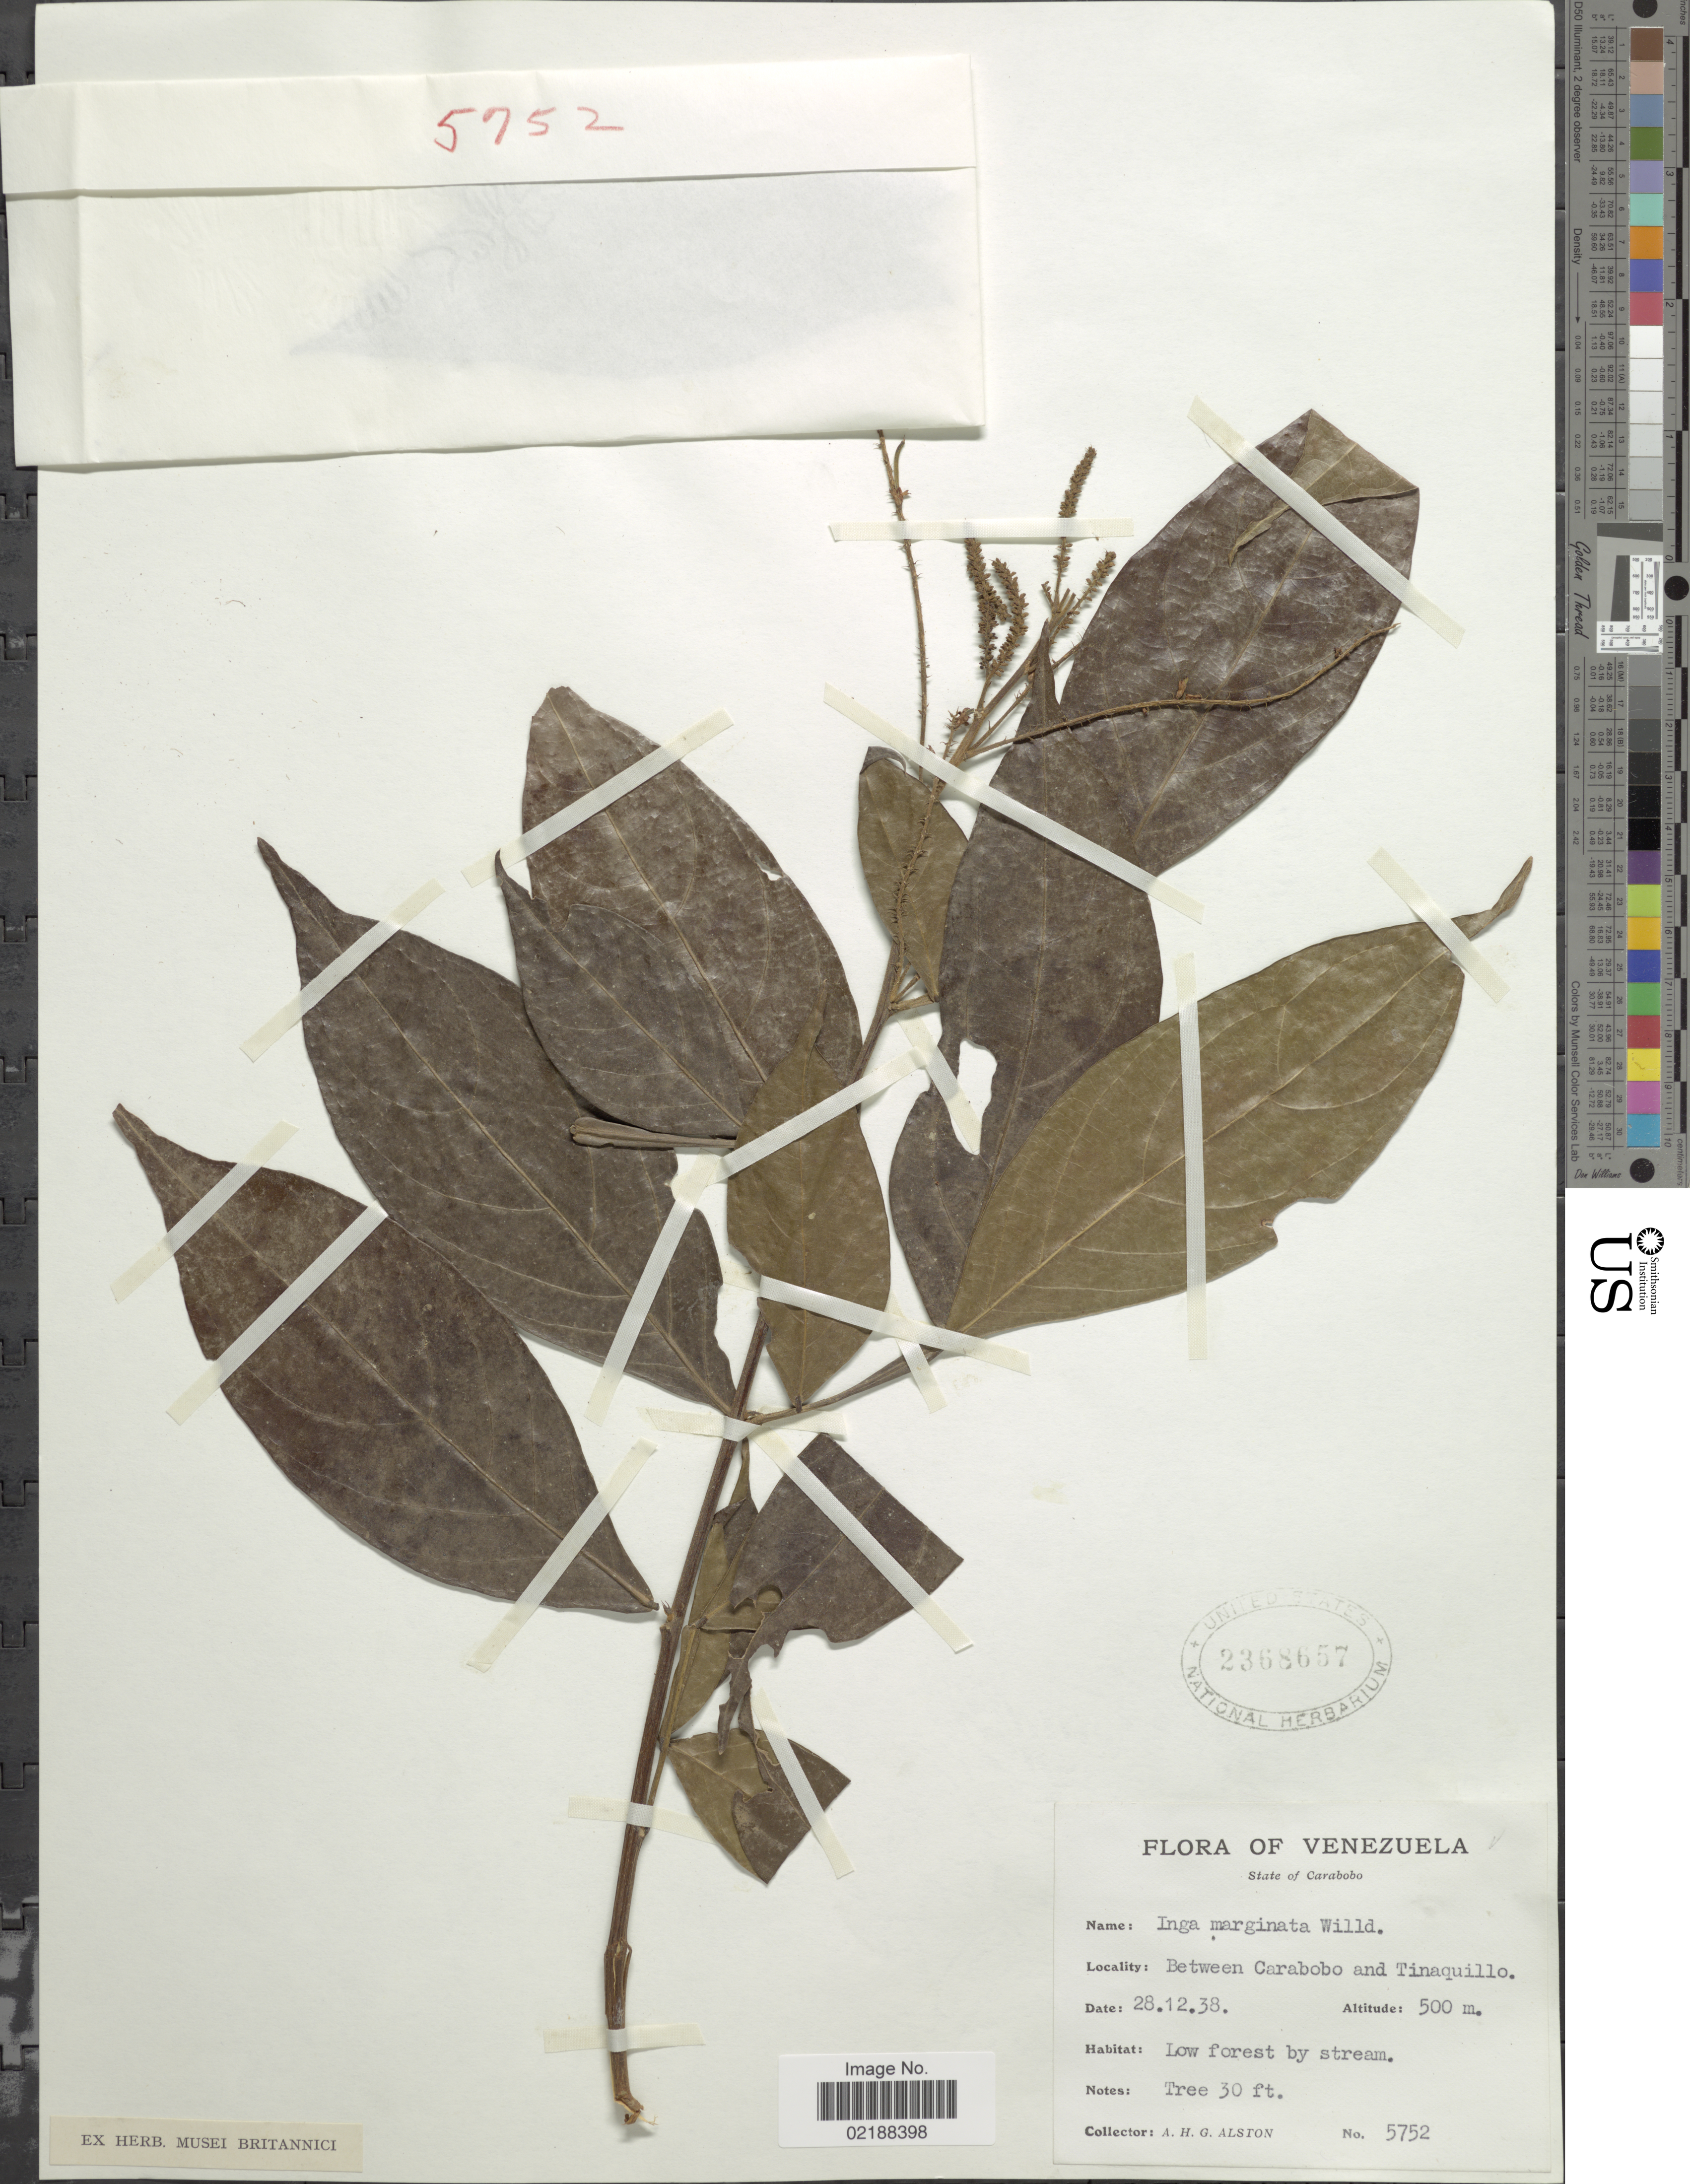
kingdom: Plantae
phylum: Tracheophyta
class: Magnoliopsida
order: Fabales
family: Fabaceae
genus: Inga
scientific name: Inga marginata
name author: Willd.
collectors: A. H. Alston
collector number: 5752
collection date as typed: Transcribed d/m/y: 28/12/38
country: Venezuela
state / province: Carabobo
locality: Between Carabobo and Tinaquillo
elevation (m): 500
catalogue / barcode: US 2368657